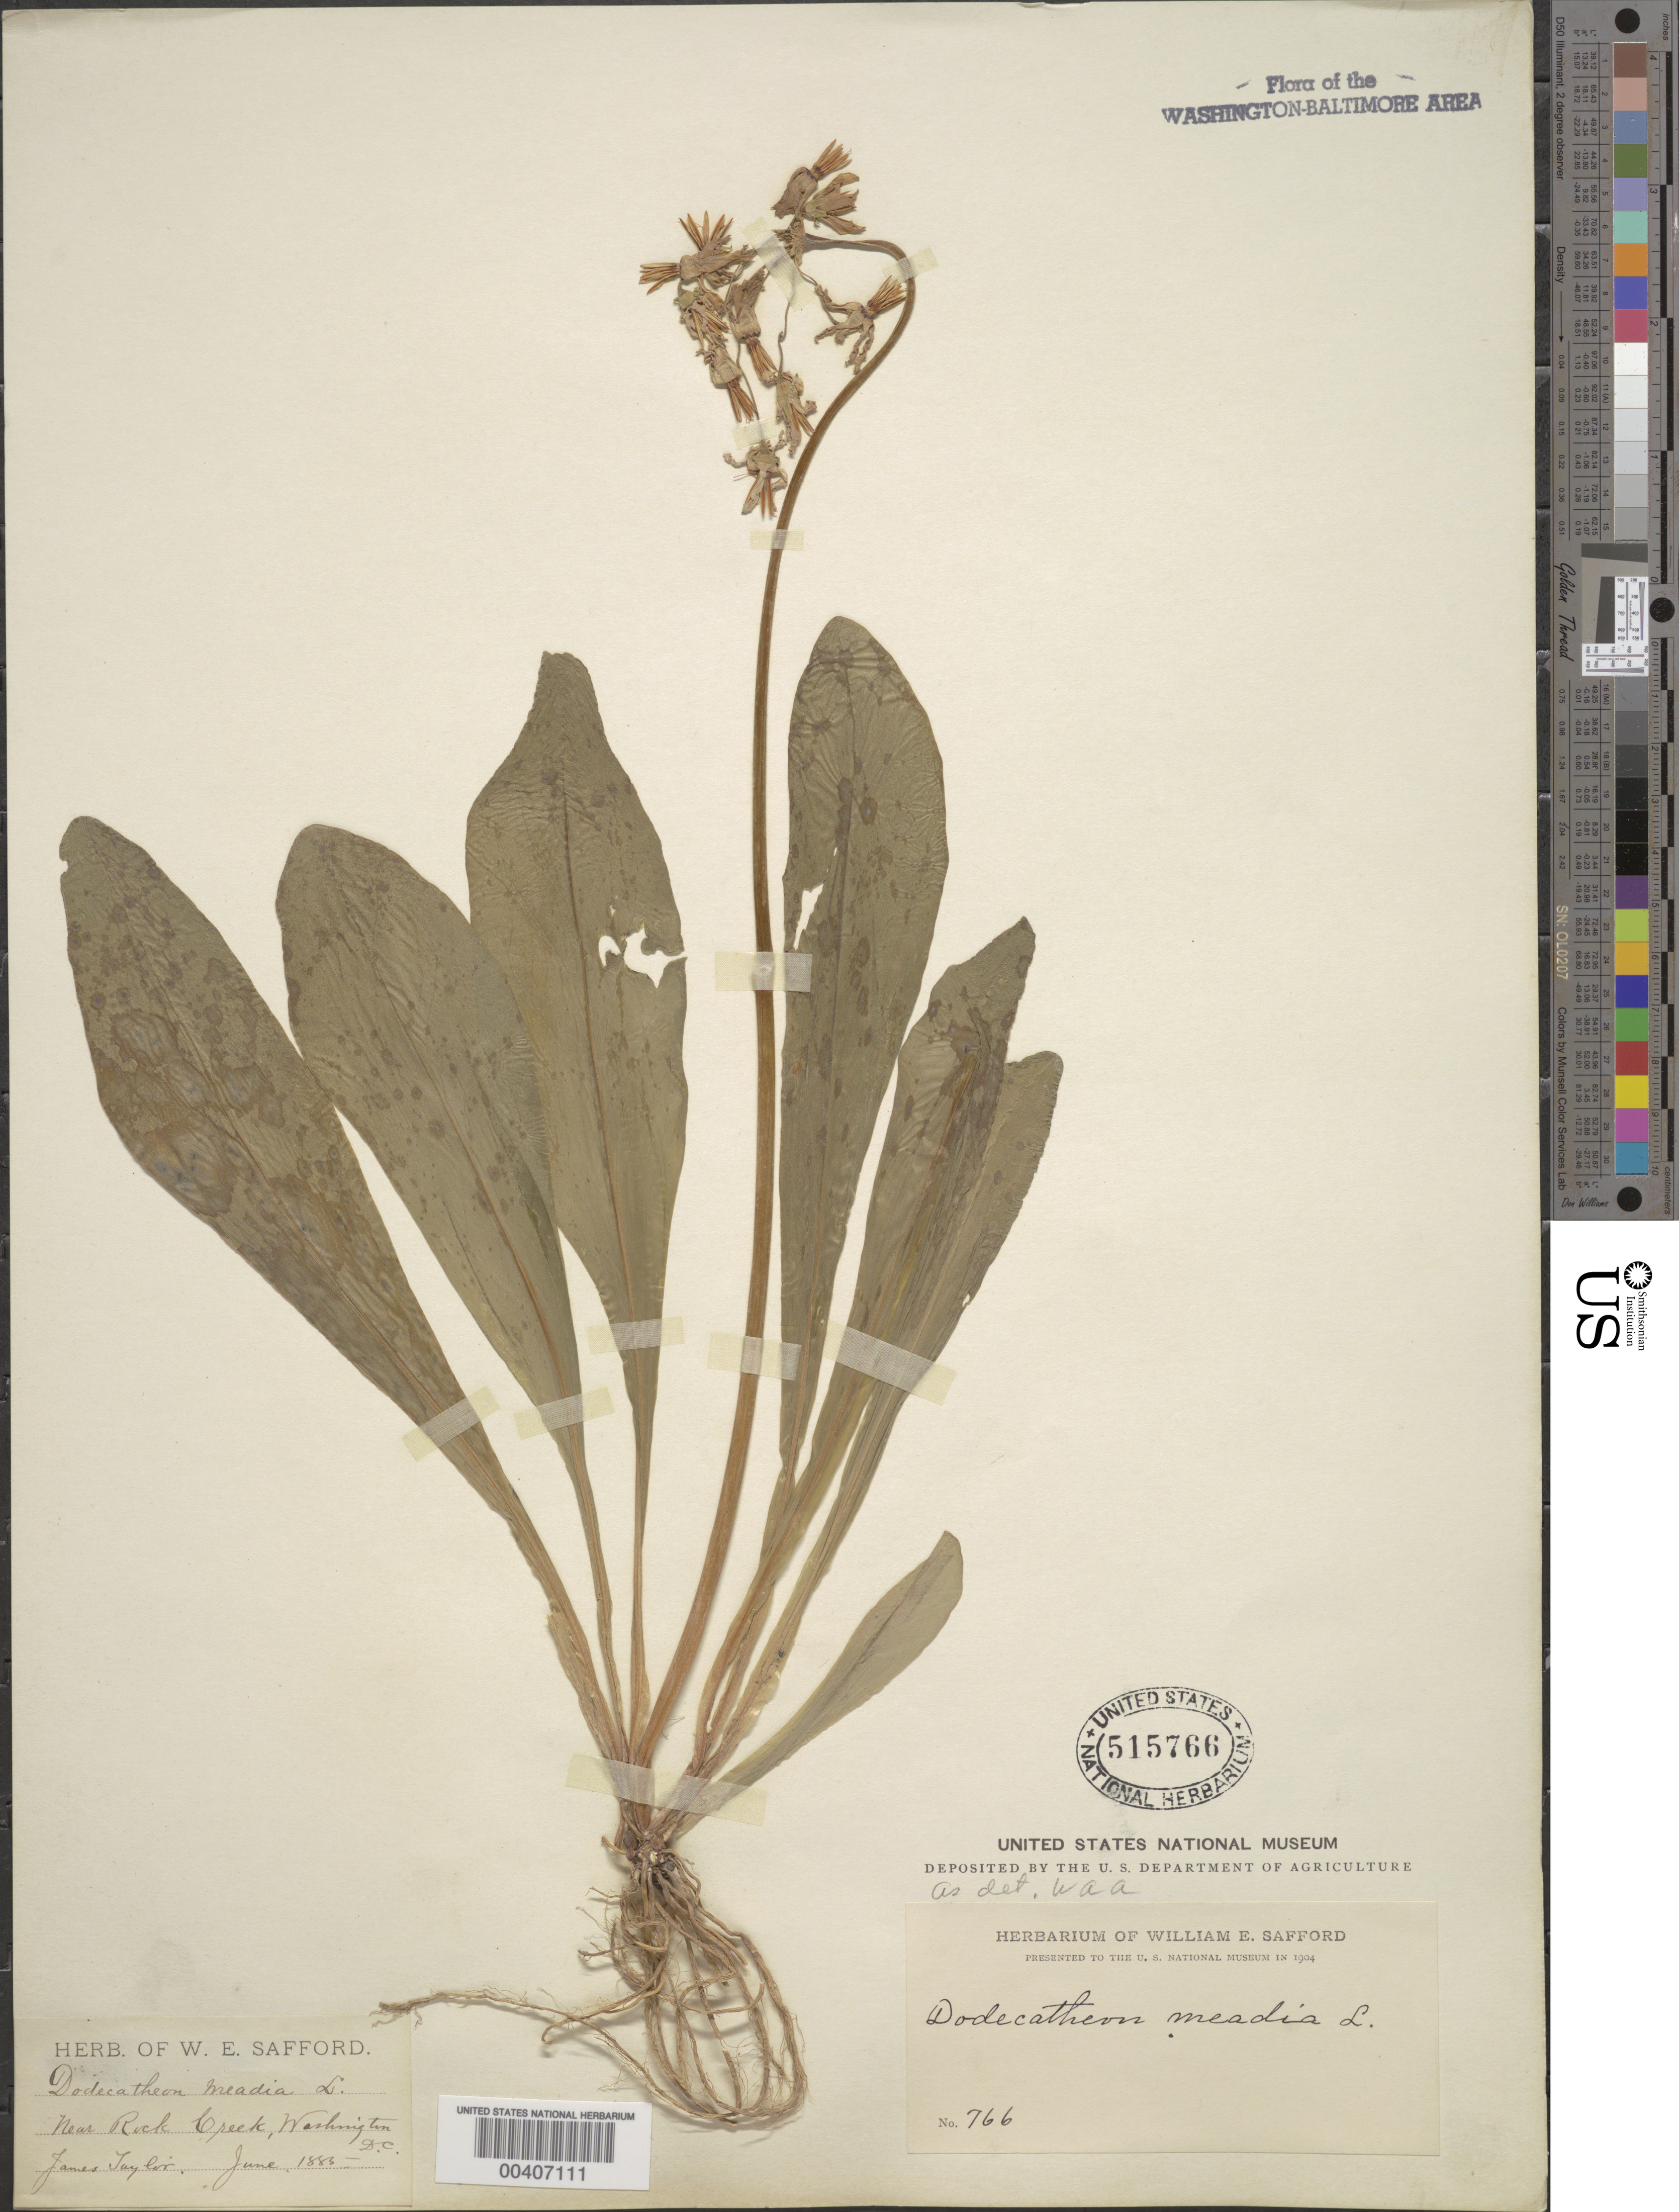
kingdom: Plantae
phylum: Tracheophyta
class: Magnoliopsida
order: Ericales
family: Primulaceae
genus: Primula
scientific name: Primula meadia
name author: (L.) A.R. Mast & Reveal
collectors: J. Taylor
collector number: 766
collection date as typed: Jun 1885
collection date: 1885-06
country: United States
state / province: District of Columbia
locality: Rock Creek vicinity Rock Creek Park and Vicinity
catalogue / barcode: US 515766